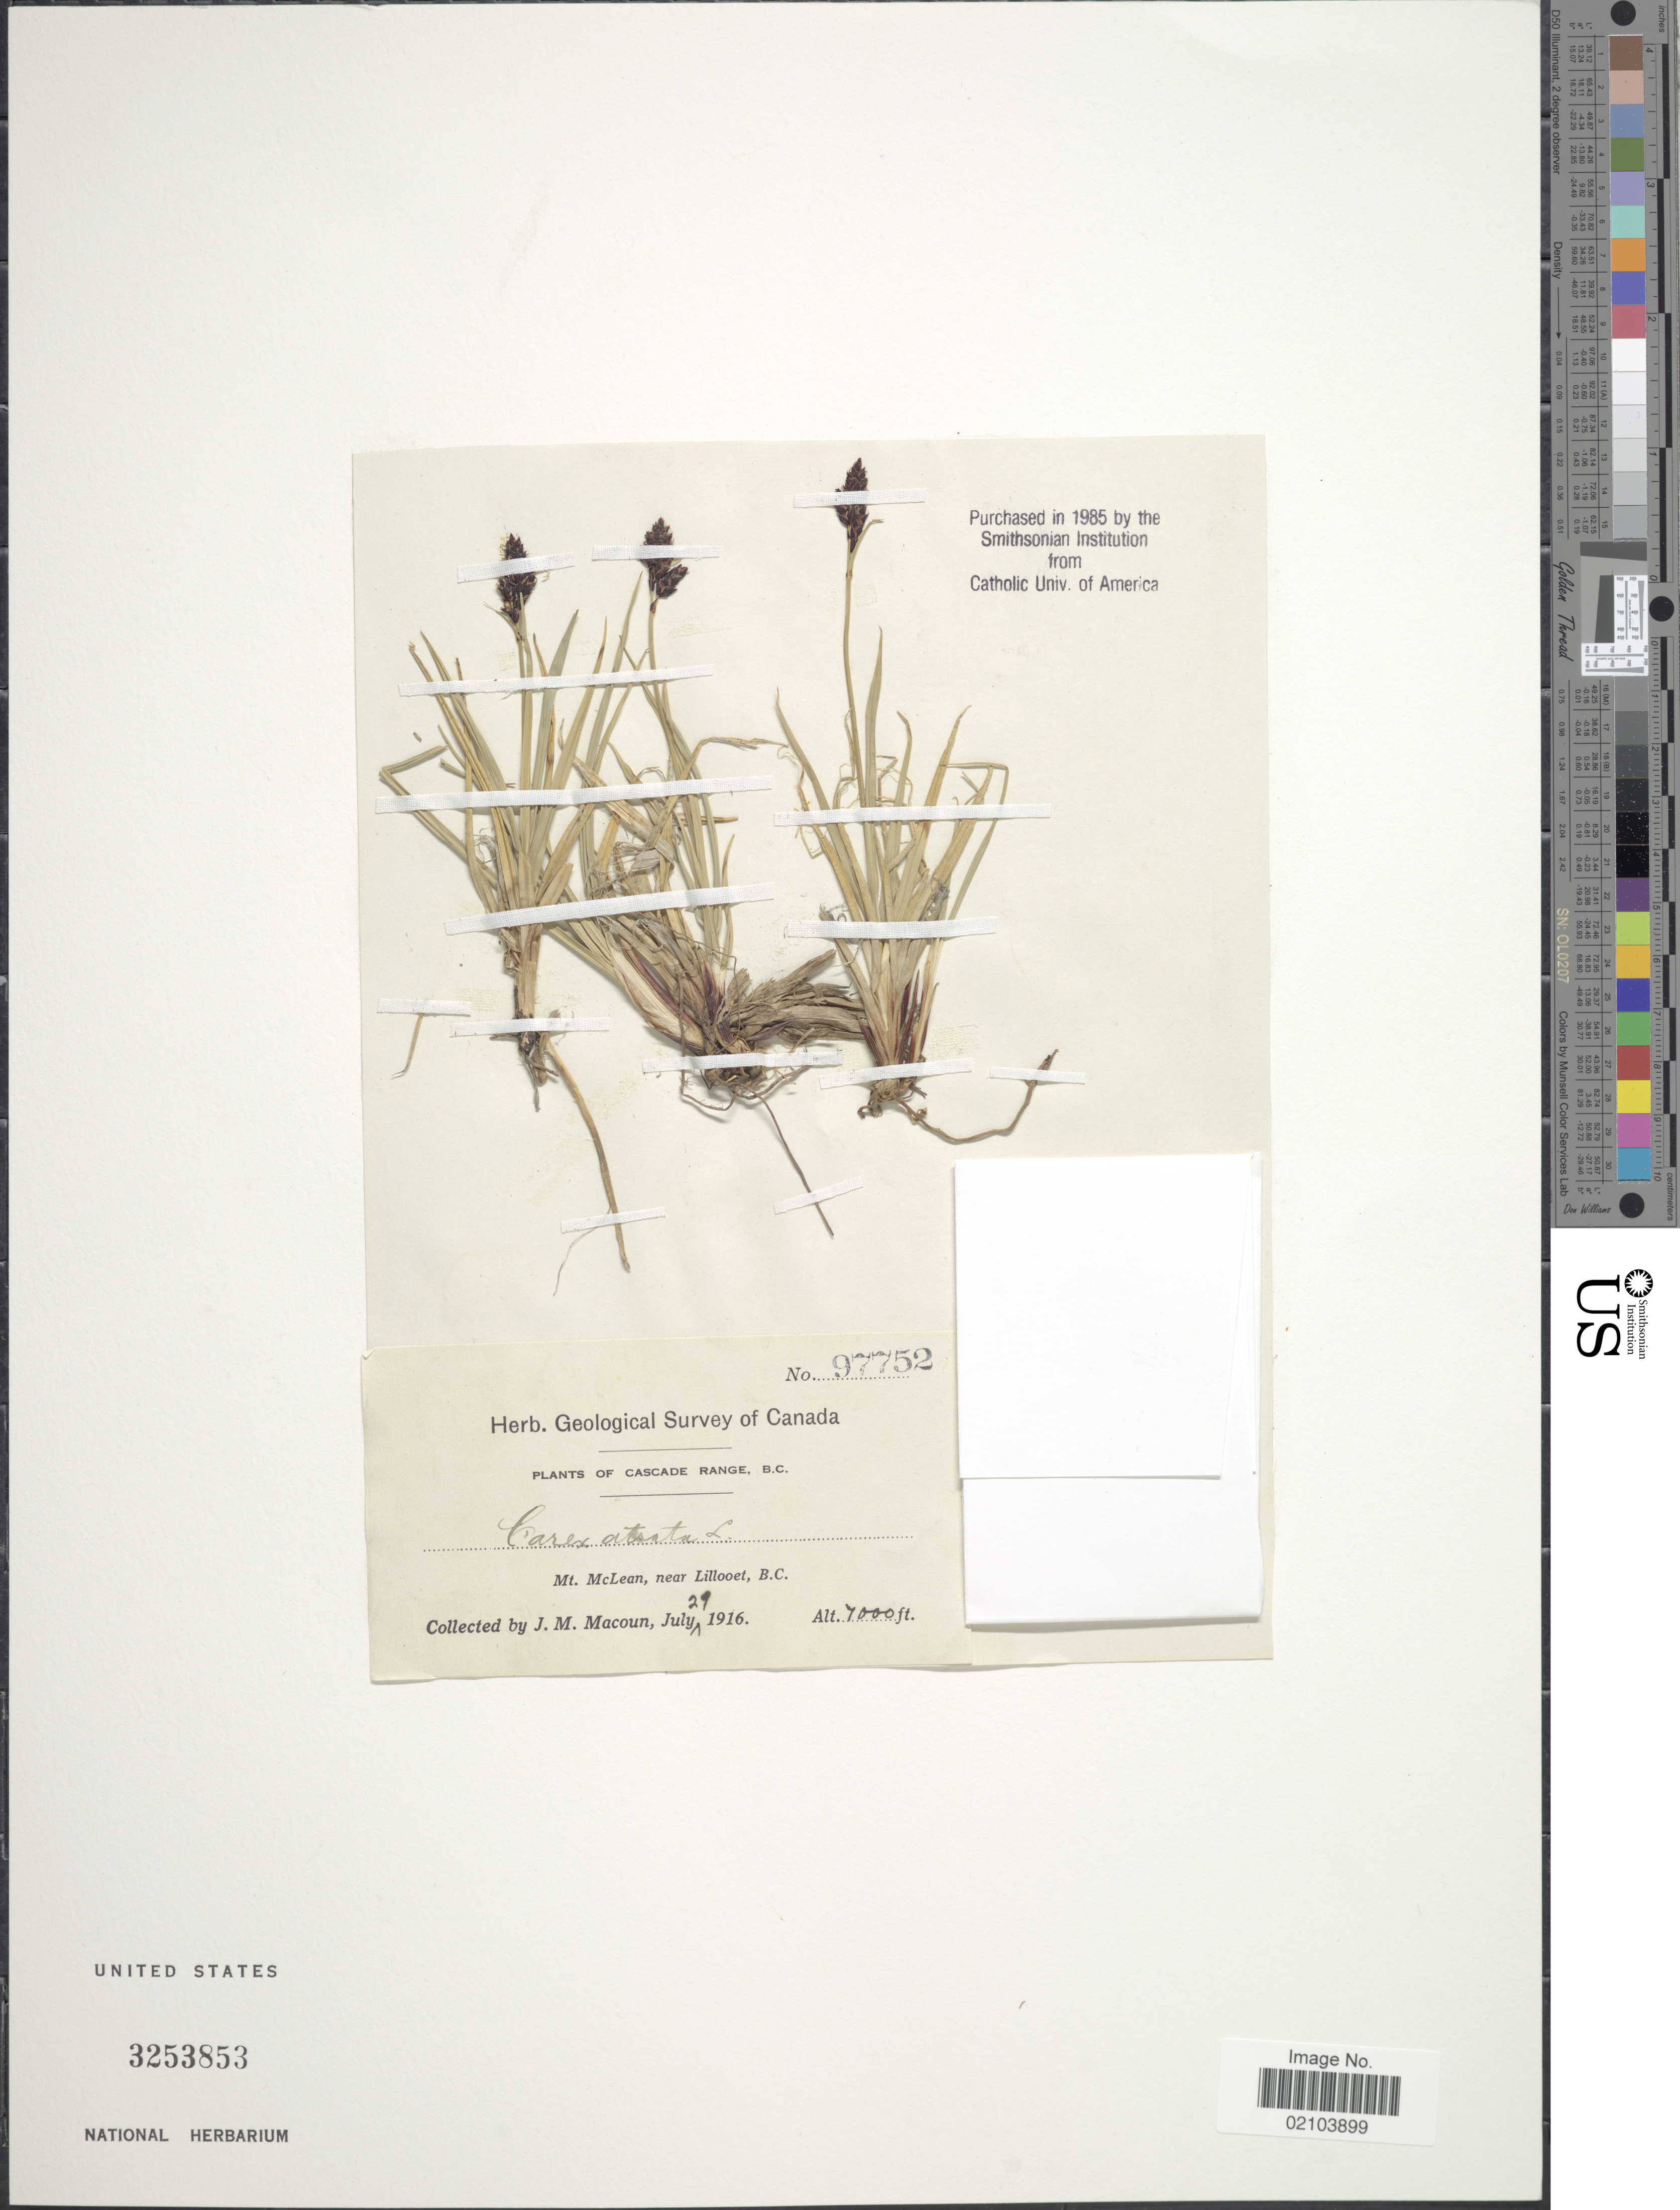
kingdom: Plantae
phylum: Tracheophyta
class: Liliopsida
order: Poales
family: Cyperaceae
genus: Carex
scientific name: Carex atrata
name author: L.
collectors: J. M. Macoun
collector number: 97752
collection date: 1916-07-29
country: Canada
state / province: British Columbia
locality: Cascade Range. Mt. McLean, near Lillooet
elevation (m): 2134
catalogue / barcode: US 3253853